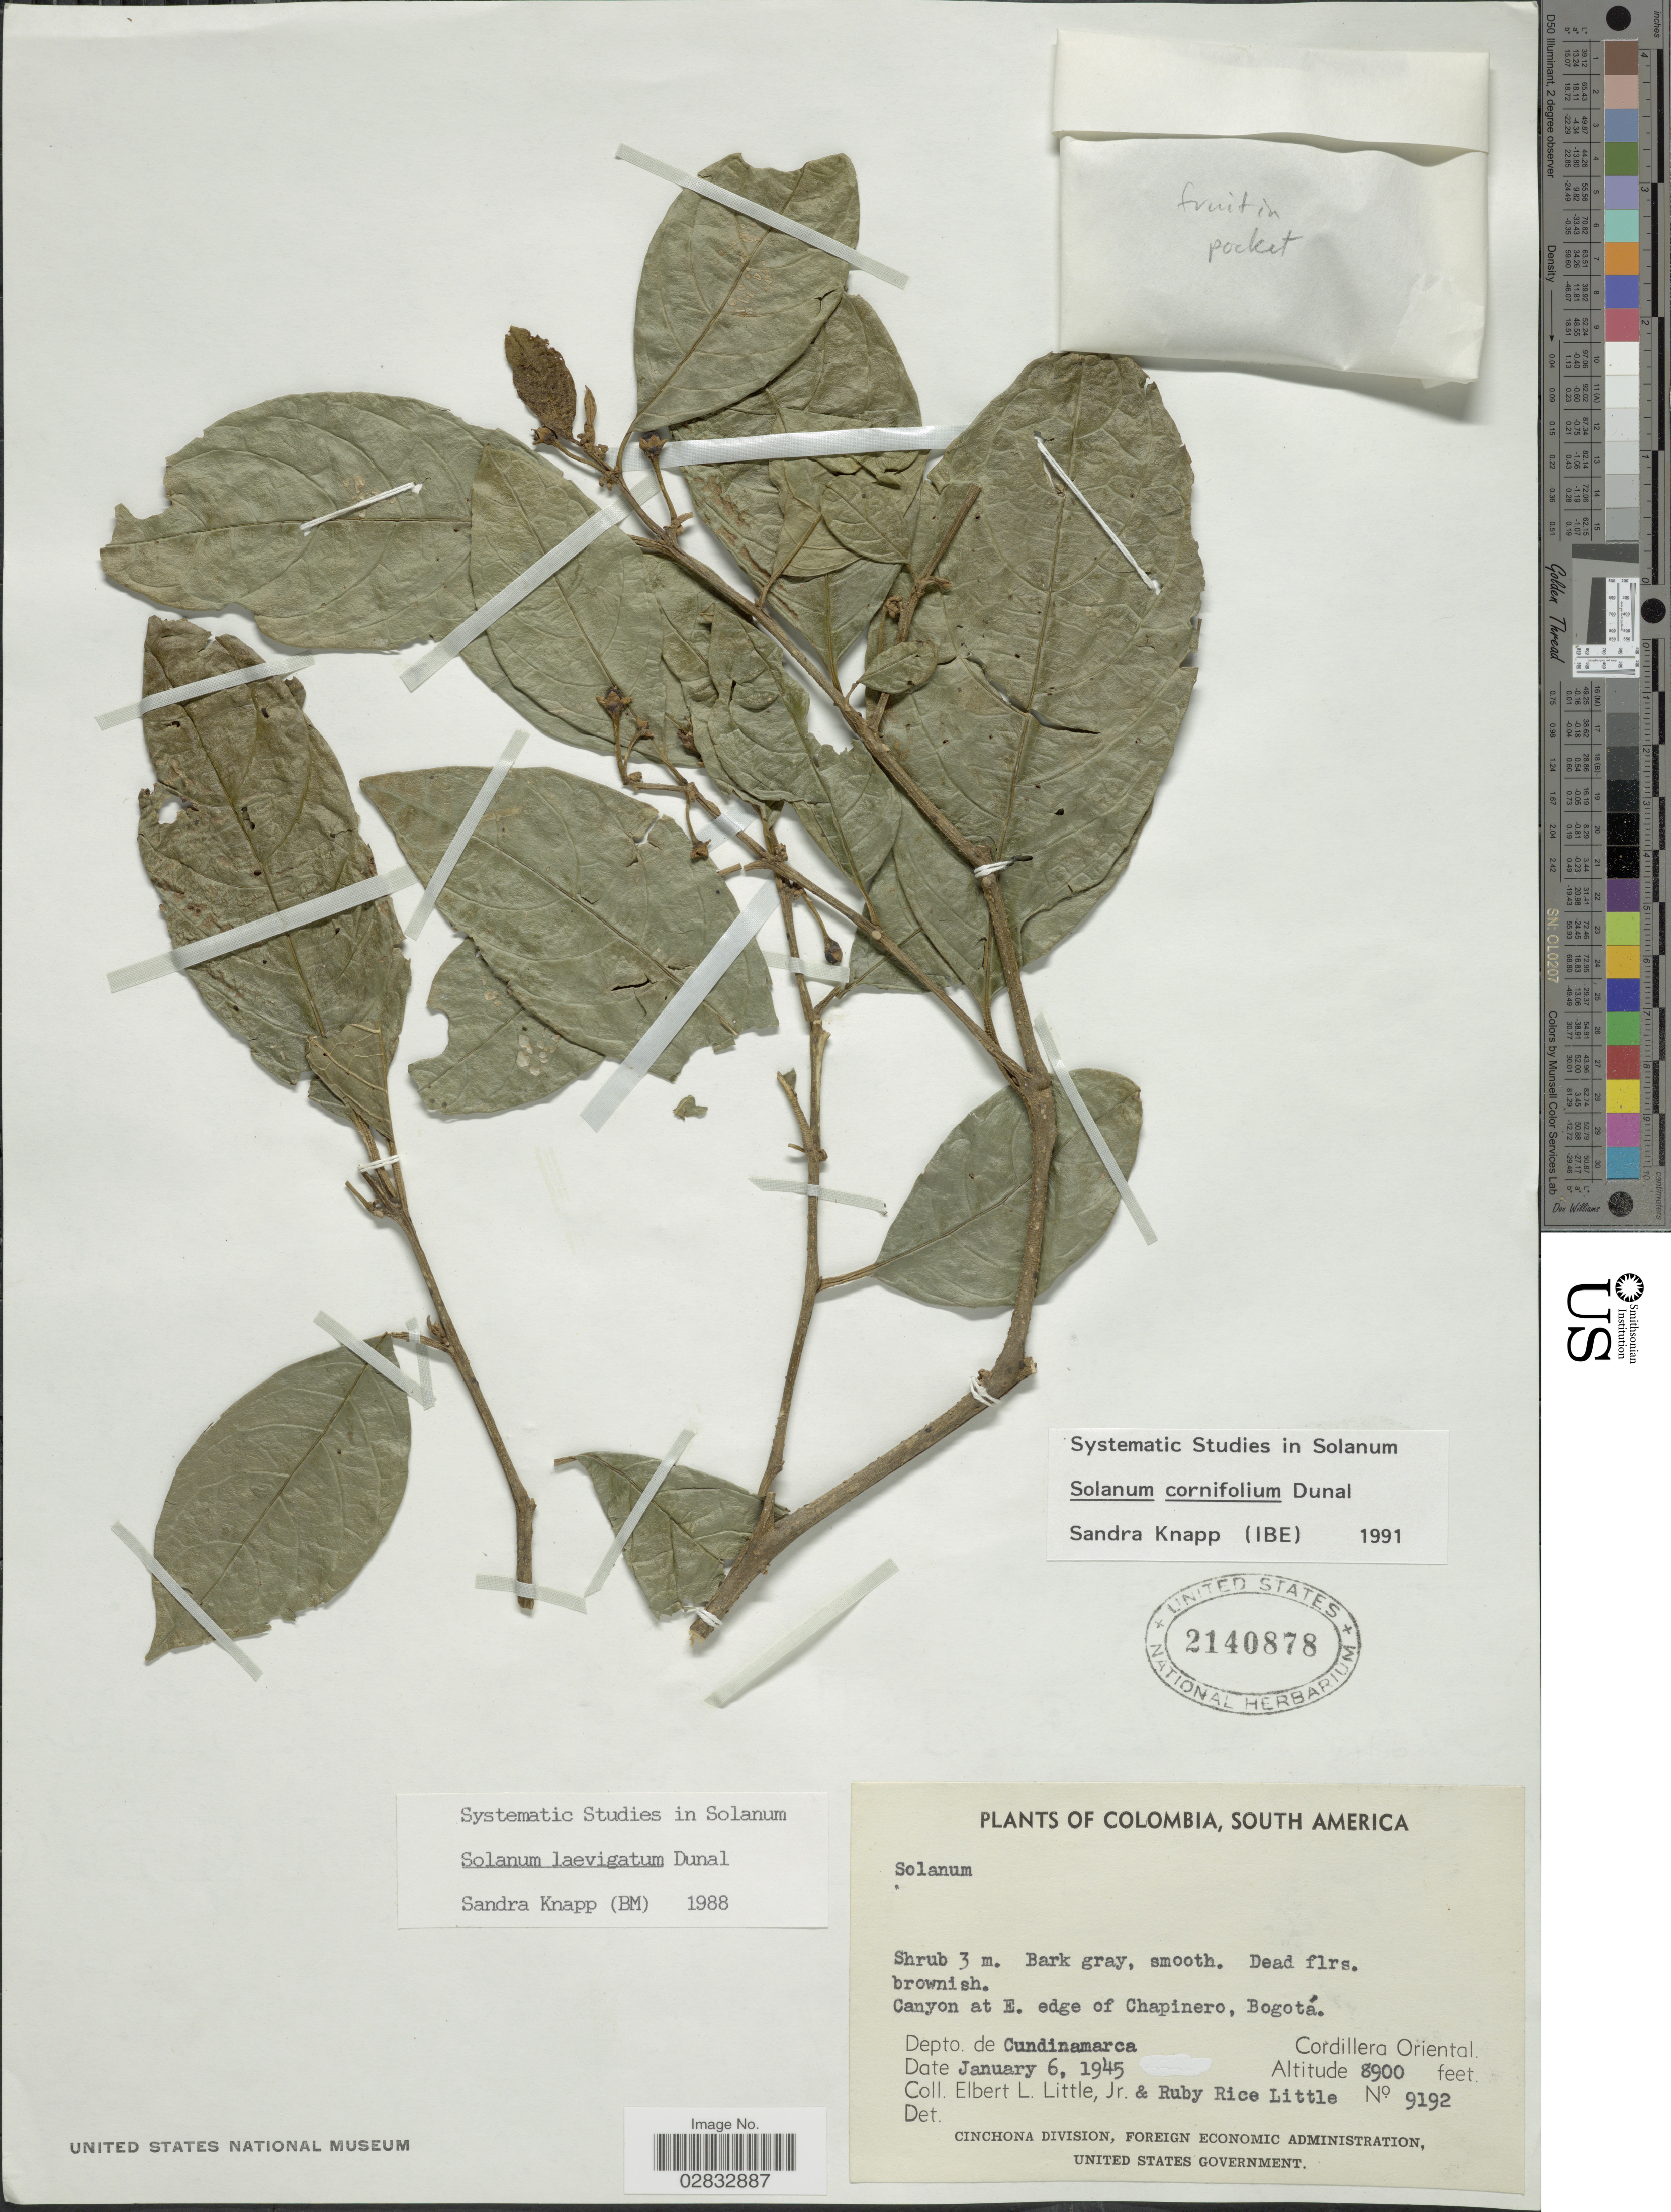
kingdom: Plantae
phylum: Tracheophyta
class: Magnoliopsida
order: Solanales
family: Solanaceae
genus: Solanum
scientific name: Solanum cornifolium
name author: Dunal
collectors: E. L. Little & R. R. Little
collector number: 9192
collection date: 1945-01-06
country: Colombia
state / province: Cundinamarca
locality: Canyon at E. edge of Chapinero, Bogotá. Depto. de Cundinamarca. Cordillera Oriental.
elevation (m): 2713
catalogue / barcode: US 2140878